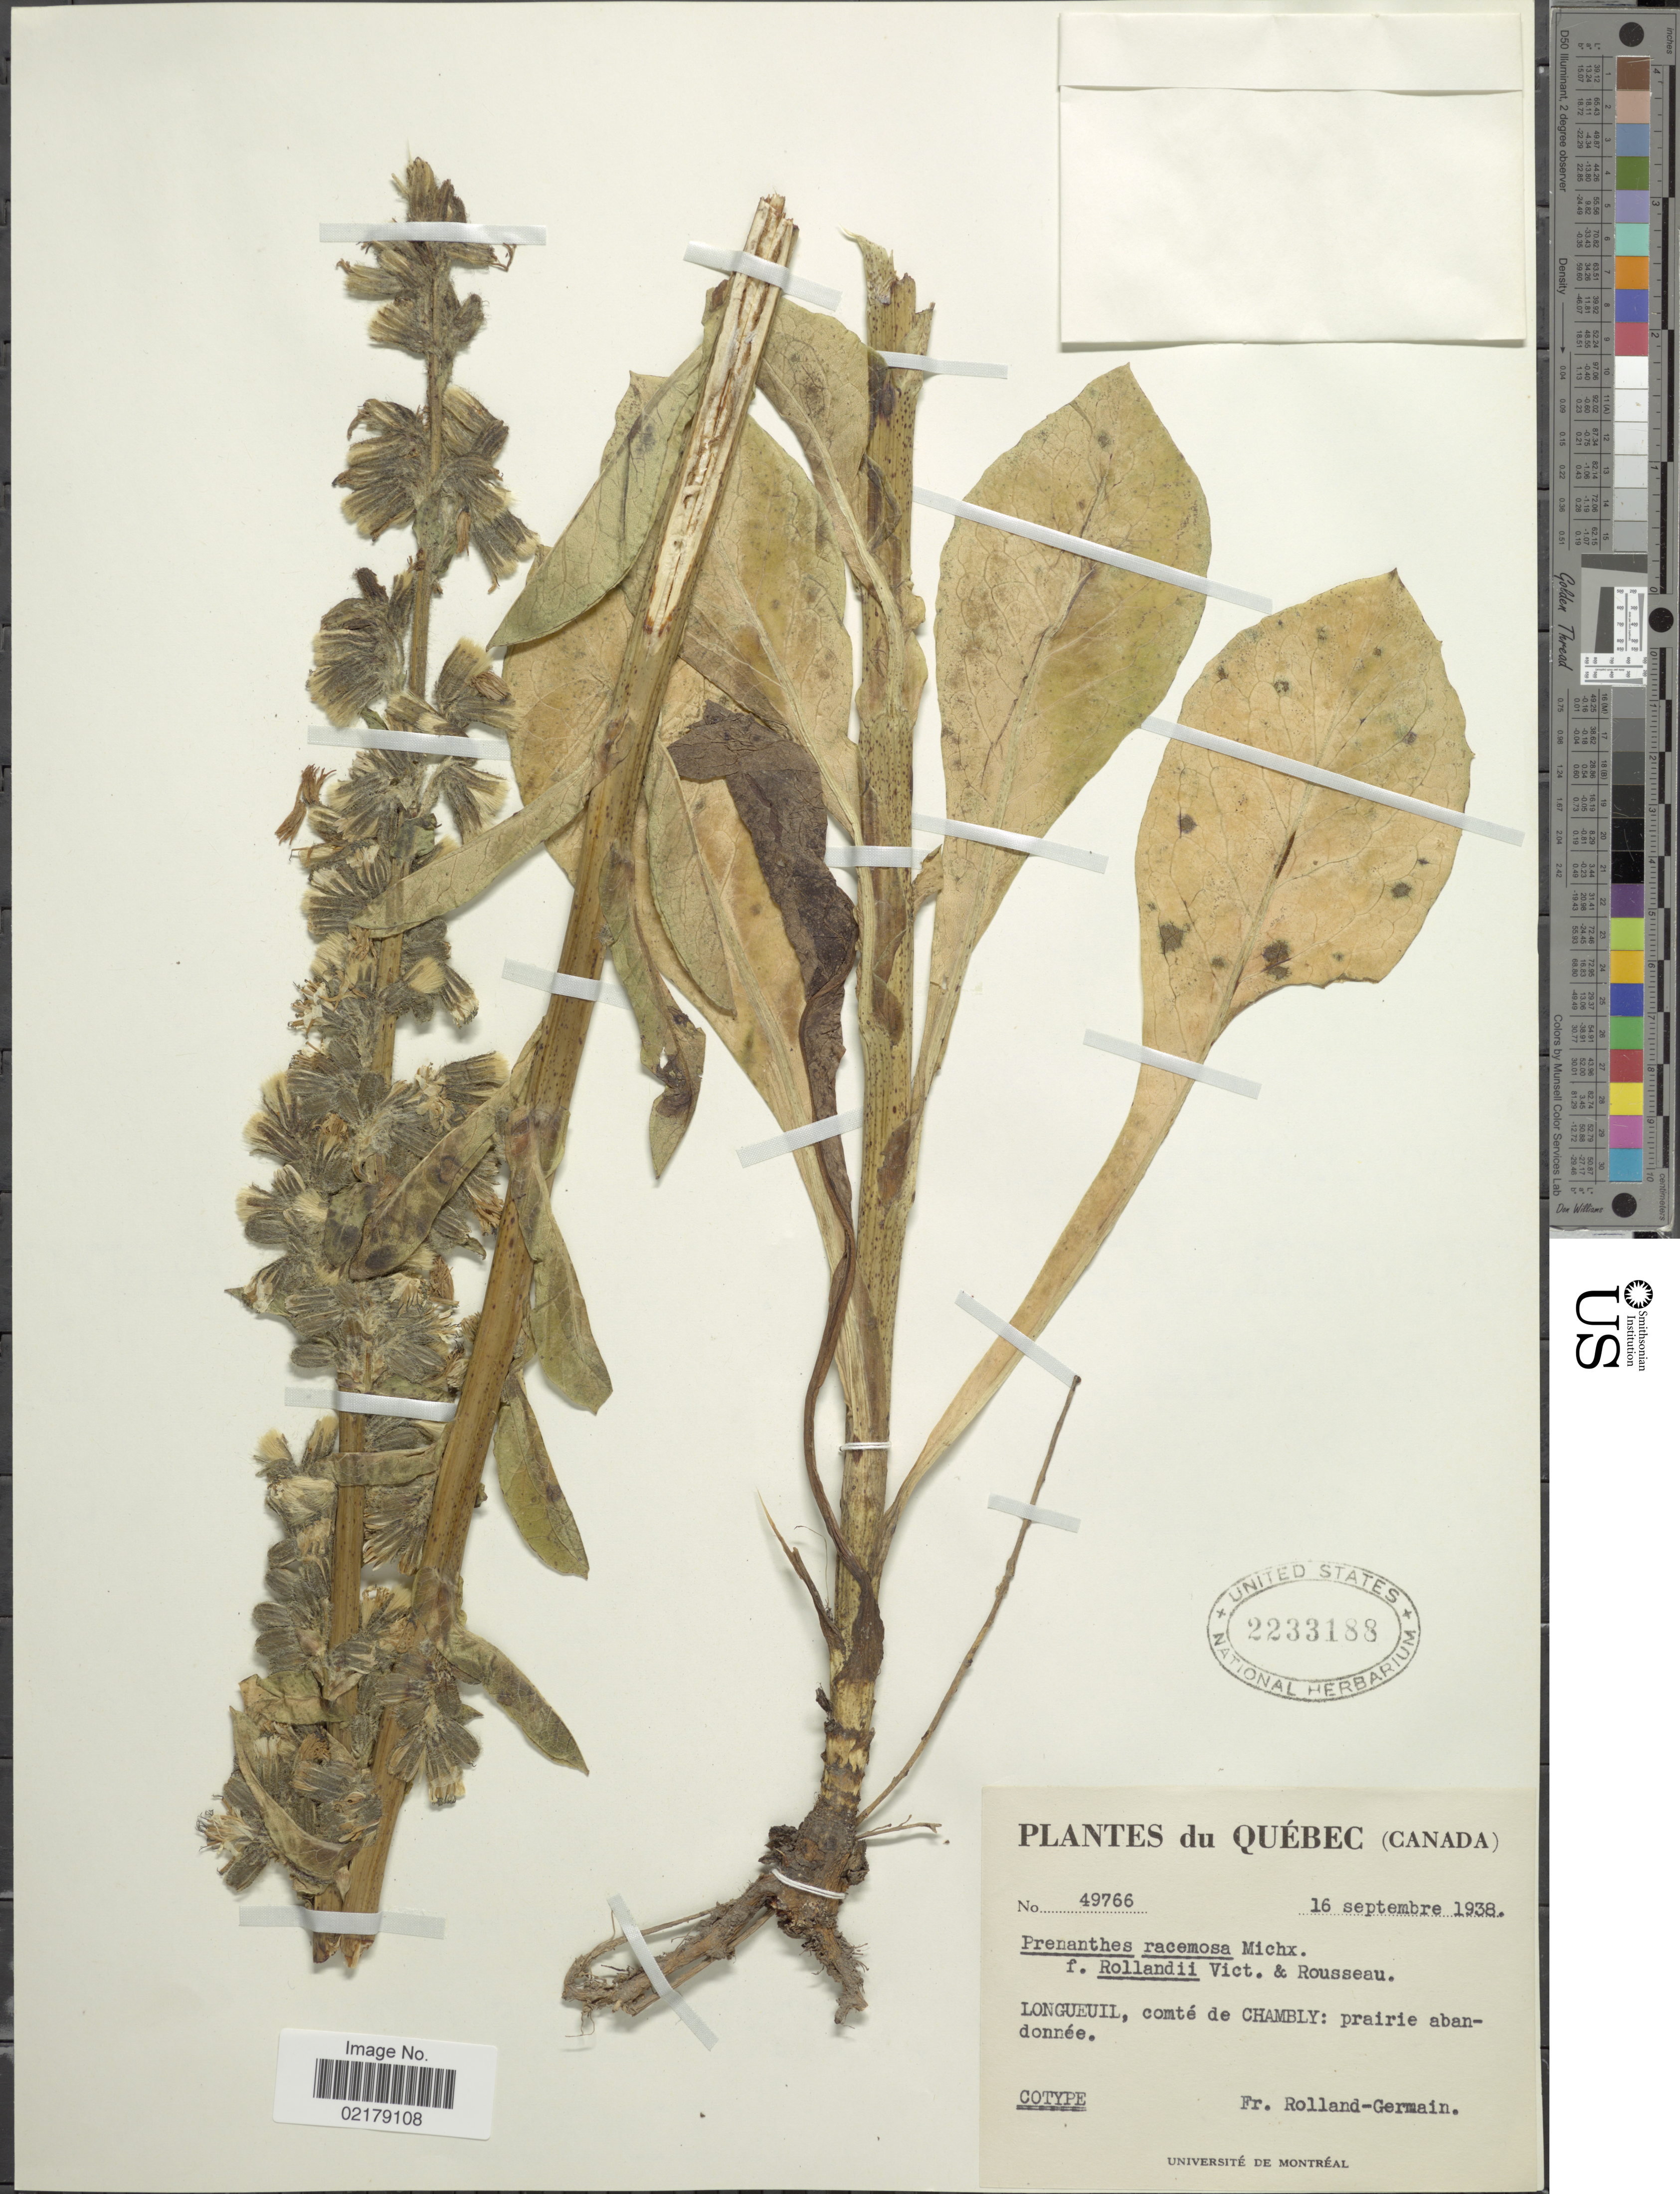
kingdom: Plantae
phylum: Tracheophyta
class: Magnoliopsida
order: Asterales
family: Asteraceae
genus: Nabalus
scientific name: Nabalus racemosus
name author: (Michx.) Hook.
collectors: Rolland-Germain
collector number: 49766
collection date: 1938-09-16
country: Canada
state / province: Quebec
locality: Longueuil, comté de Chambly: prairie abandonnée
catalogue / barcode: US 2233188